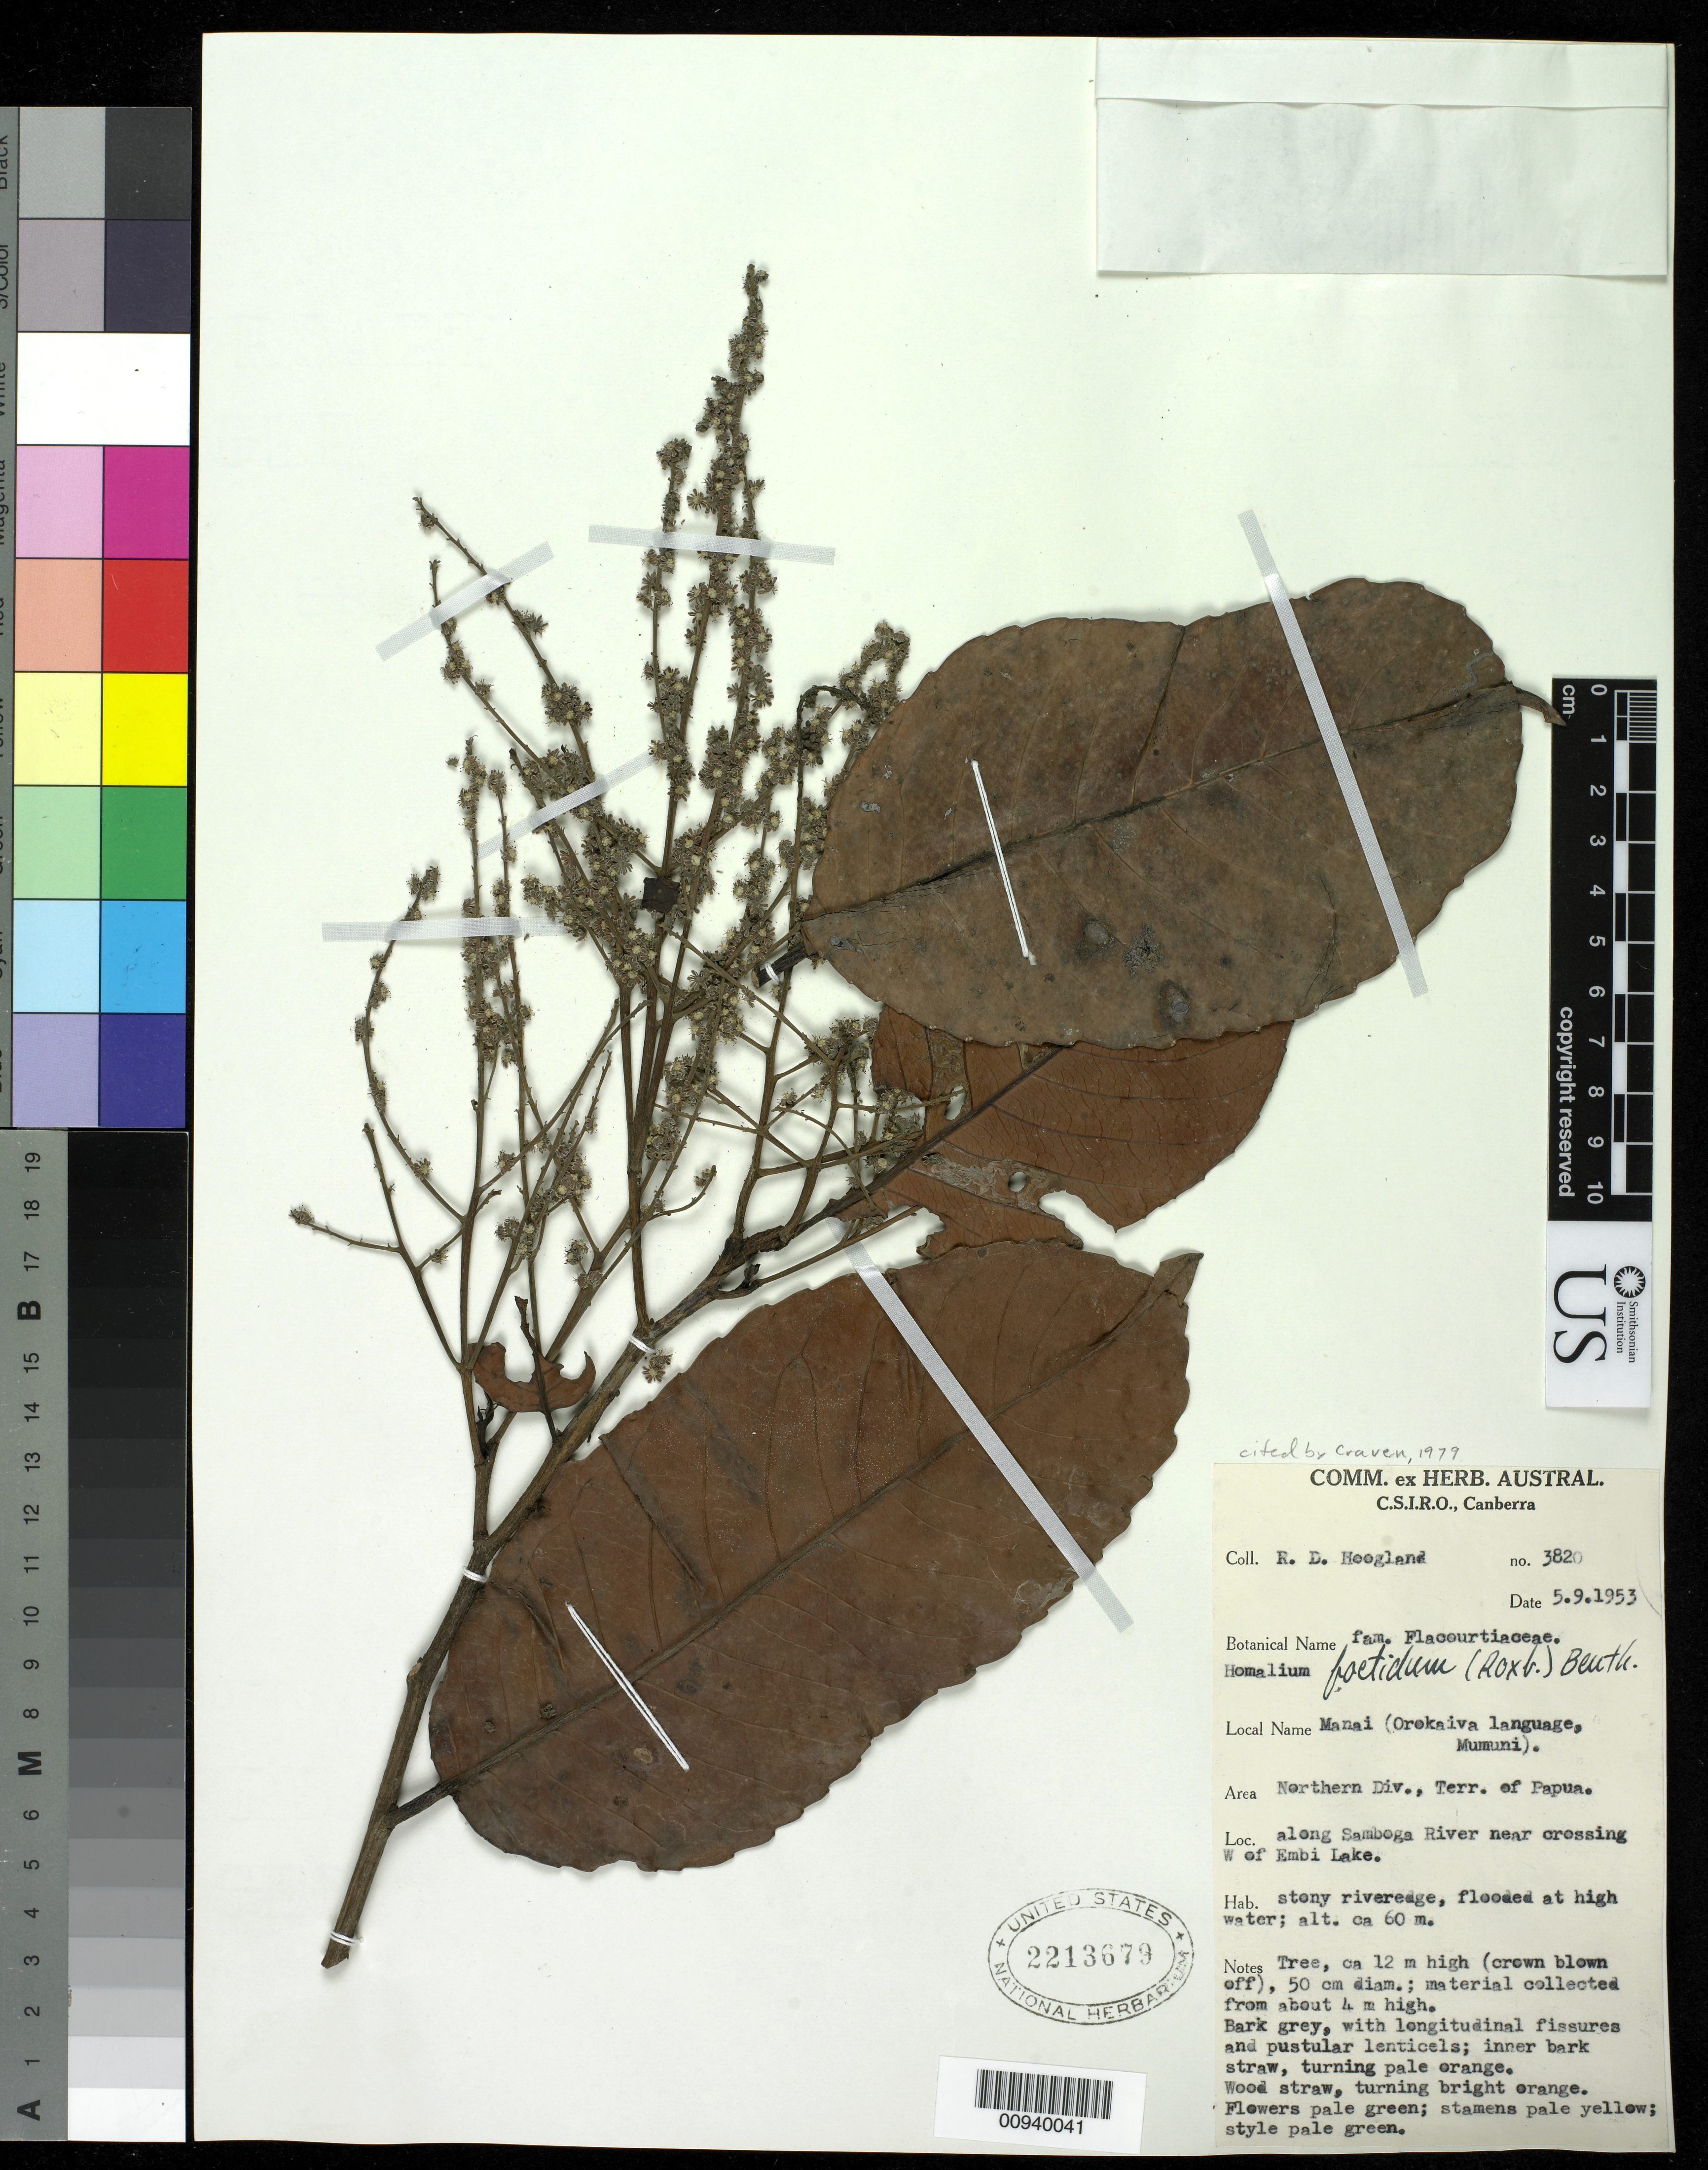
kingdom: Plantae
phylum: Tracheophyta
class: Magnoliopsida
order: Malpighiales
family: Salicaceae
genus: Homalium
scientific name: Homalium foetidum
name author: (Roxb.) Benth.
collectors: R. D. Hoogland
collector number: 3820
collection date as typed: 05 Sep 1953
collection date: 1953-09-05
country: Papua New Guinea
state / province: Northern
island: New Guinea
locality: along Samboga River near crossing W. of Embi Lake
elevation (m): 60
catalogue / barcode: US 2213679